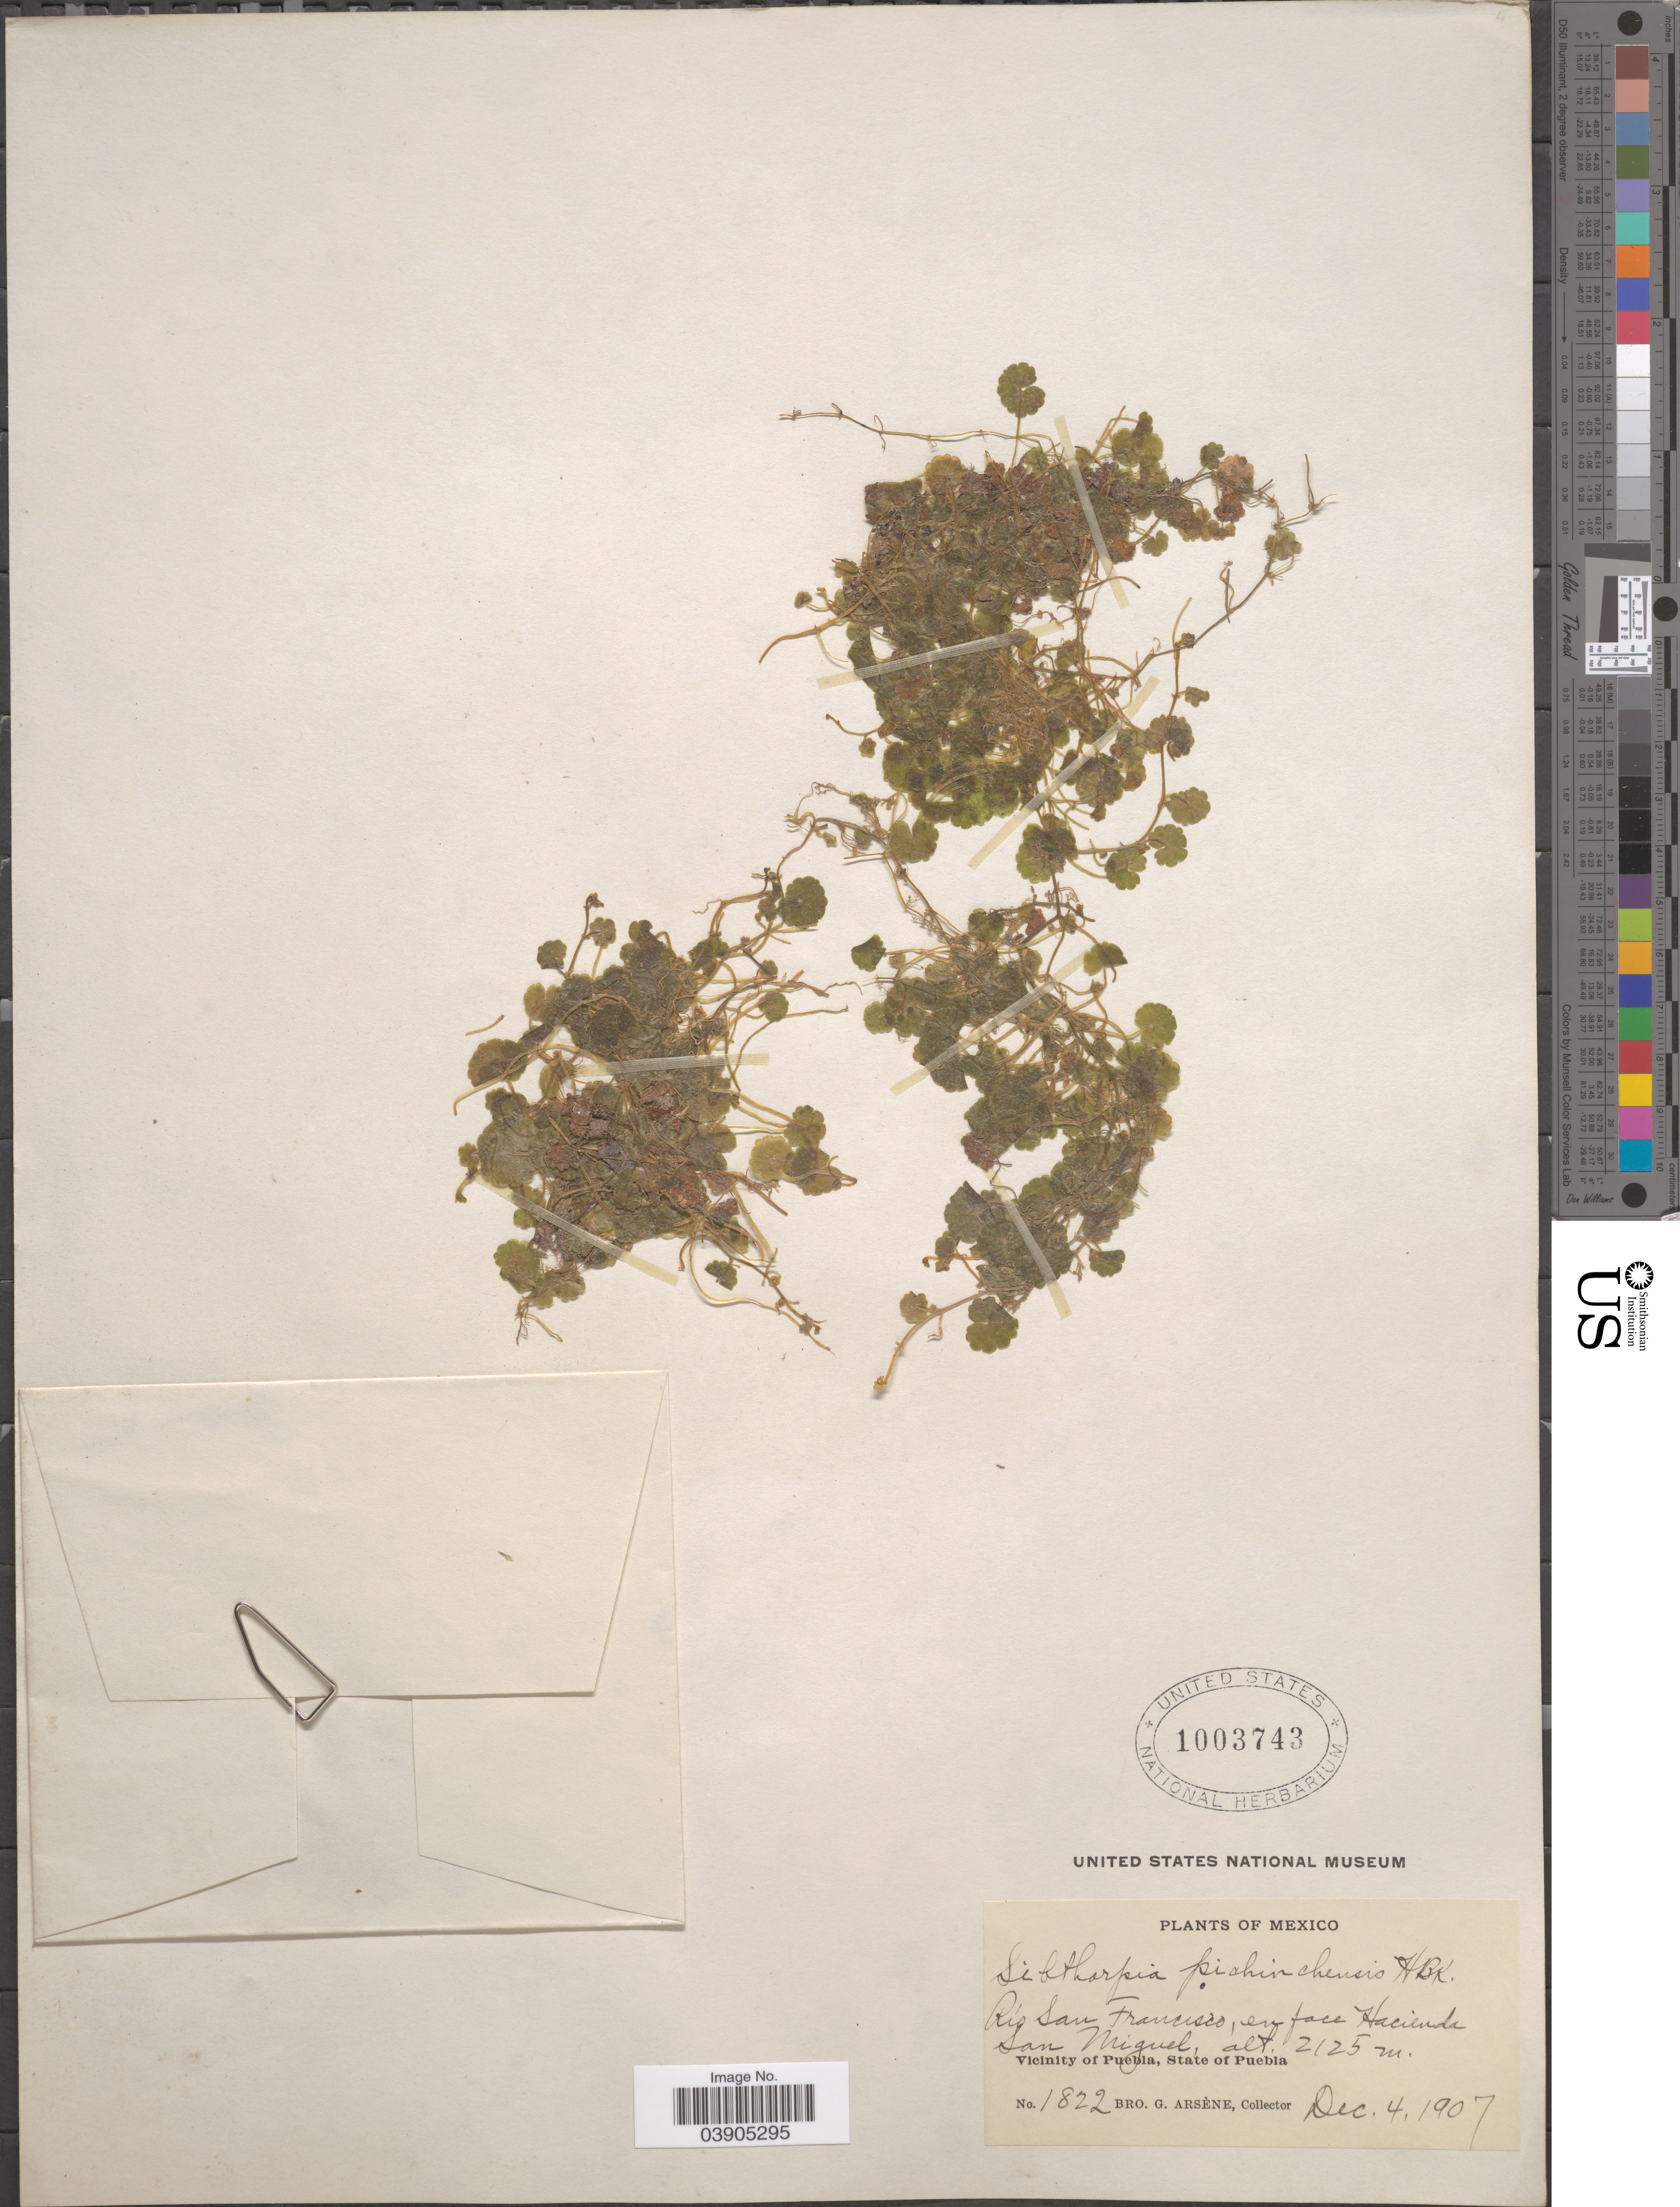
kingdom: Plantae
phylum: Tracheophyta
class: Magnoliopsida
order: Lamiales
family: Plantaginaceae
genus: Sibthorpia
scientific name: Sibthorpia repens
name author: (L.) Kuntze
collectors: Bro. G. Arsène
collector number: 1822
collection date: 1907-12-04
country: Mexico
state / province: Puebla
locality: Río San Francisco, en face Hacienda San Miguel. Vicinity of Puebla.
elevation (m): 2125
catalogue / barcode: US 1003743